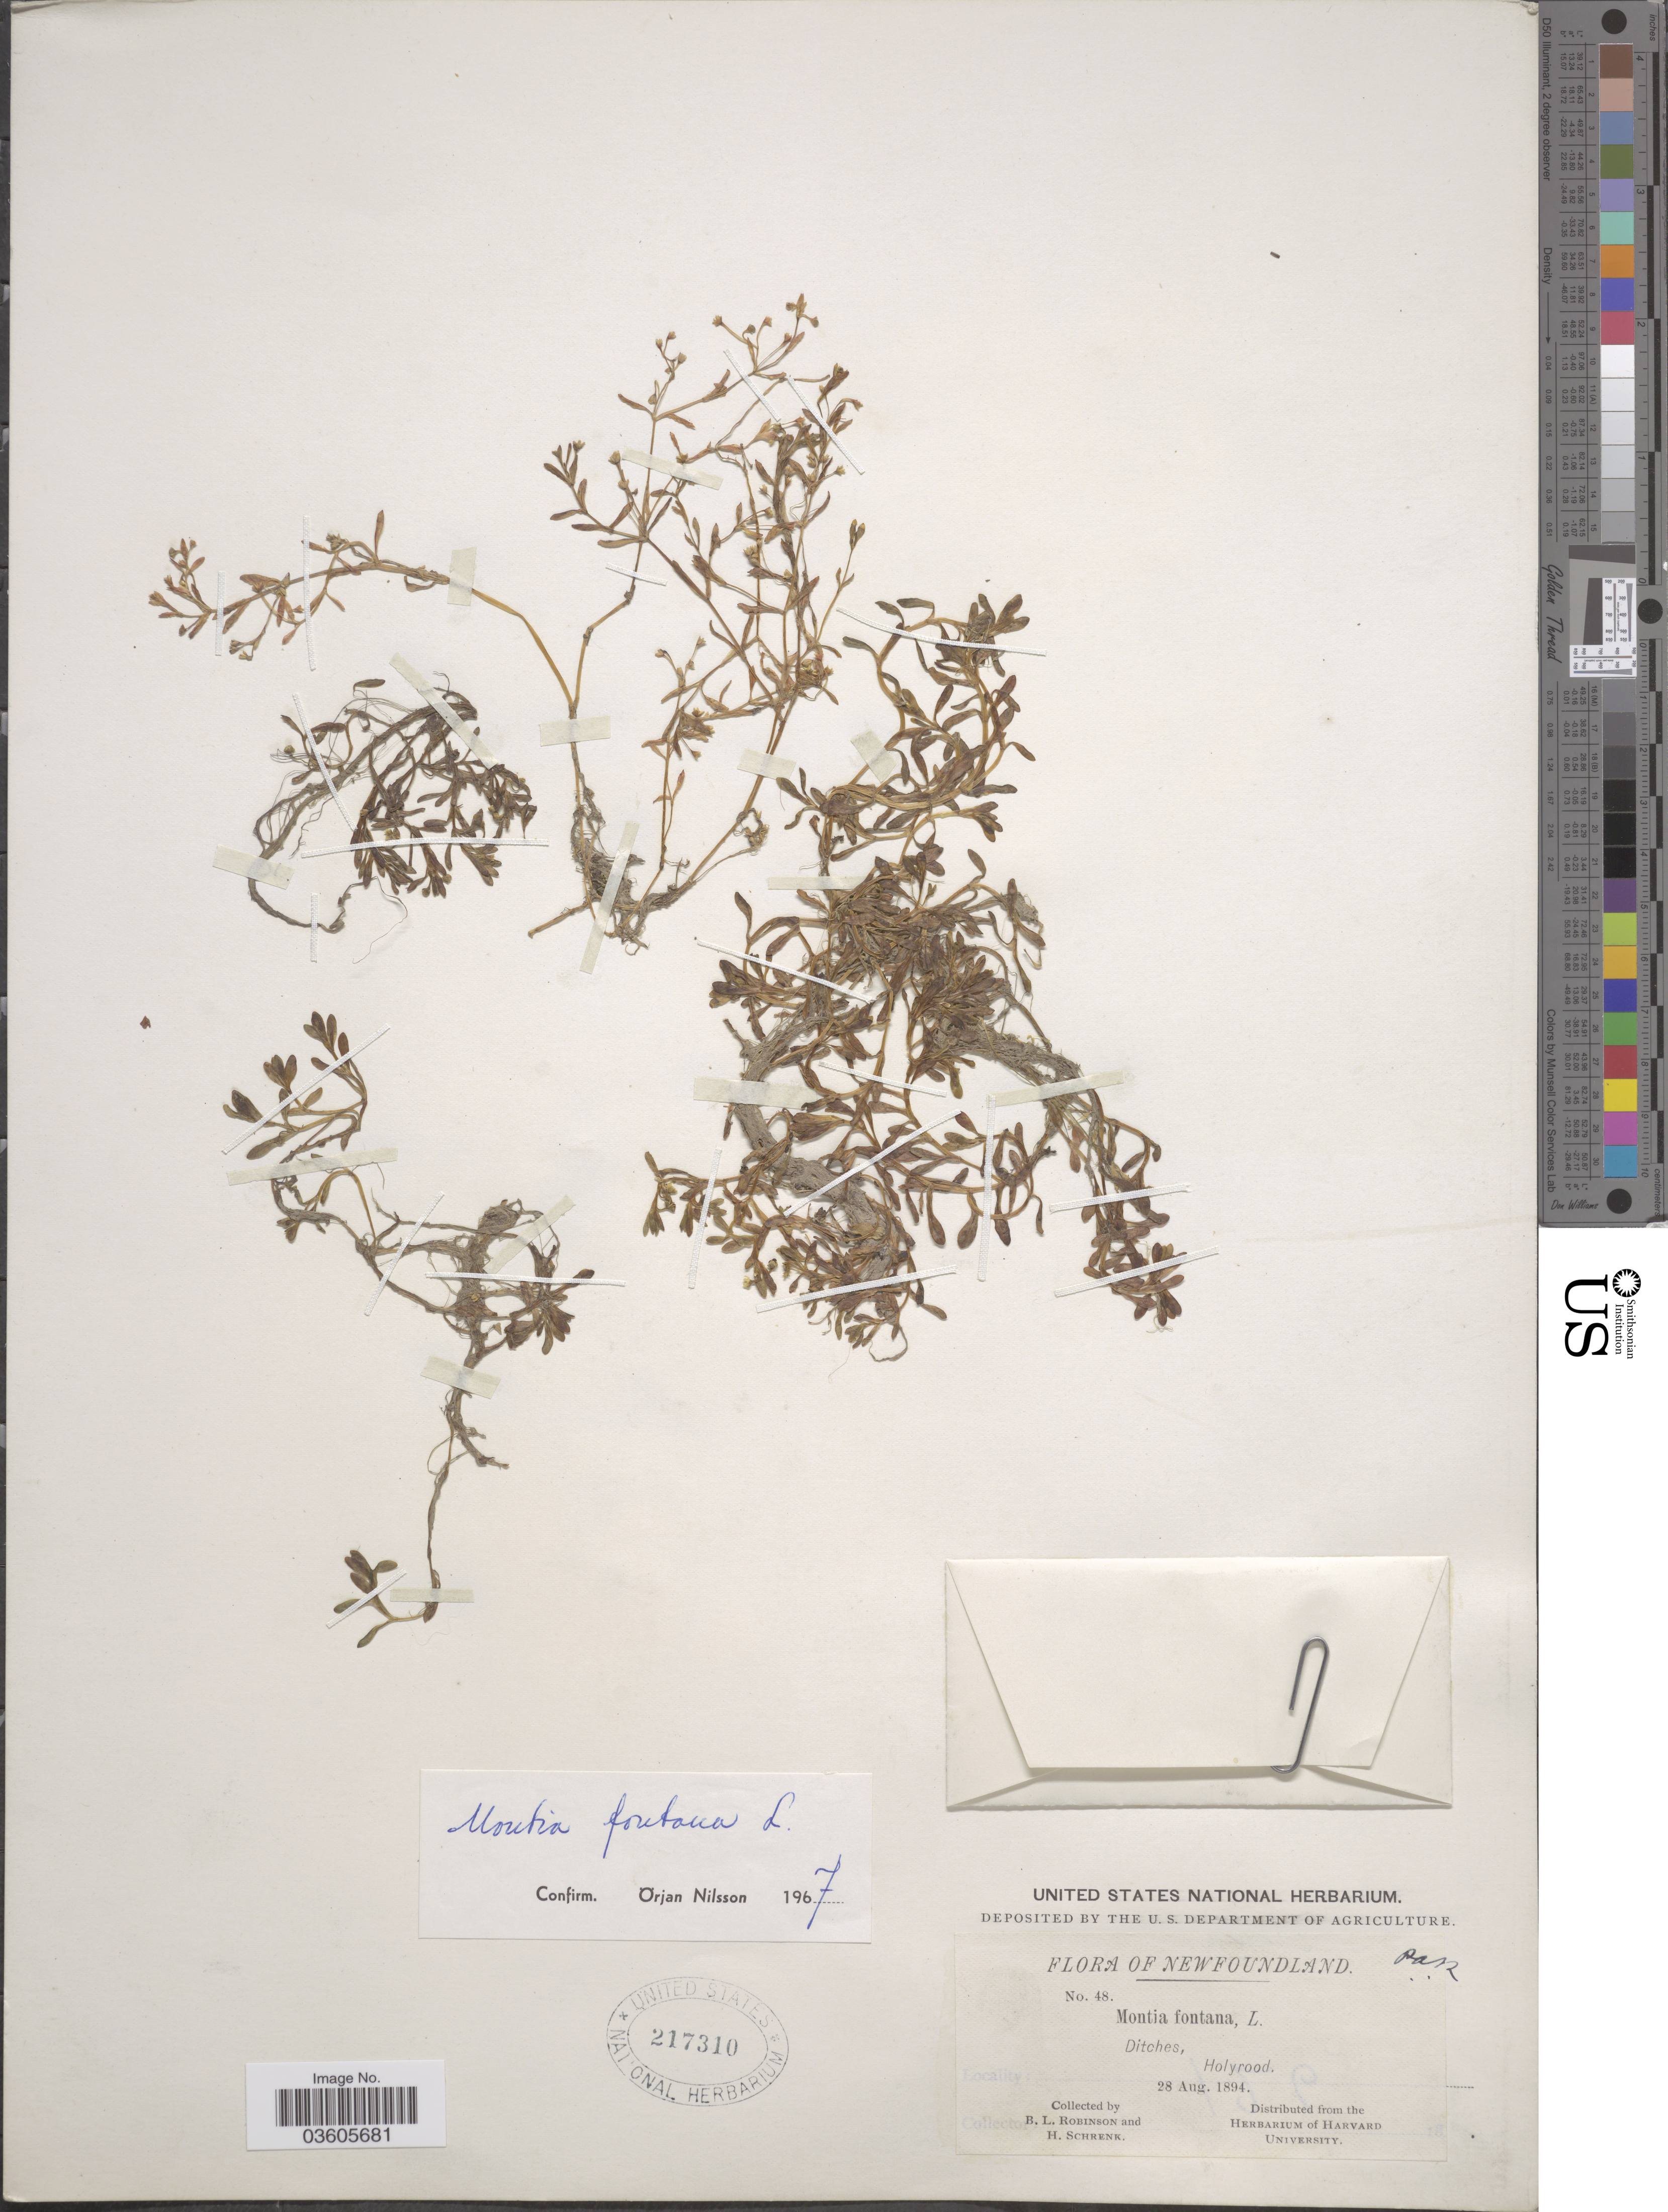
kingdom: Plantae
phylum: Tracheophyta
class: Magnoliopsida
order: Caryophyllales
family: Montiaceae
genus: Montia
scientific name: Montia fontana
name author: L.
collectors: B. L. Robinson & H. Schrenk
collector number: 48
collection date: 1894-08-28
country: Canada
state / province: Newfoundland and Labrador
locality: Ditches, Holyrood.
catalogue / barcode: US 217310